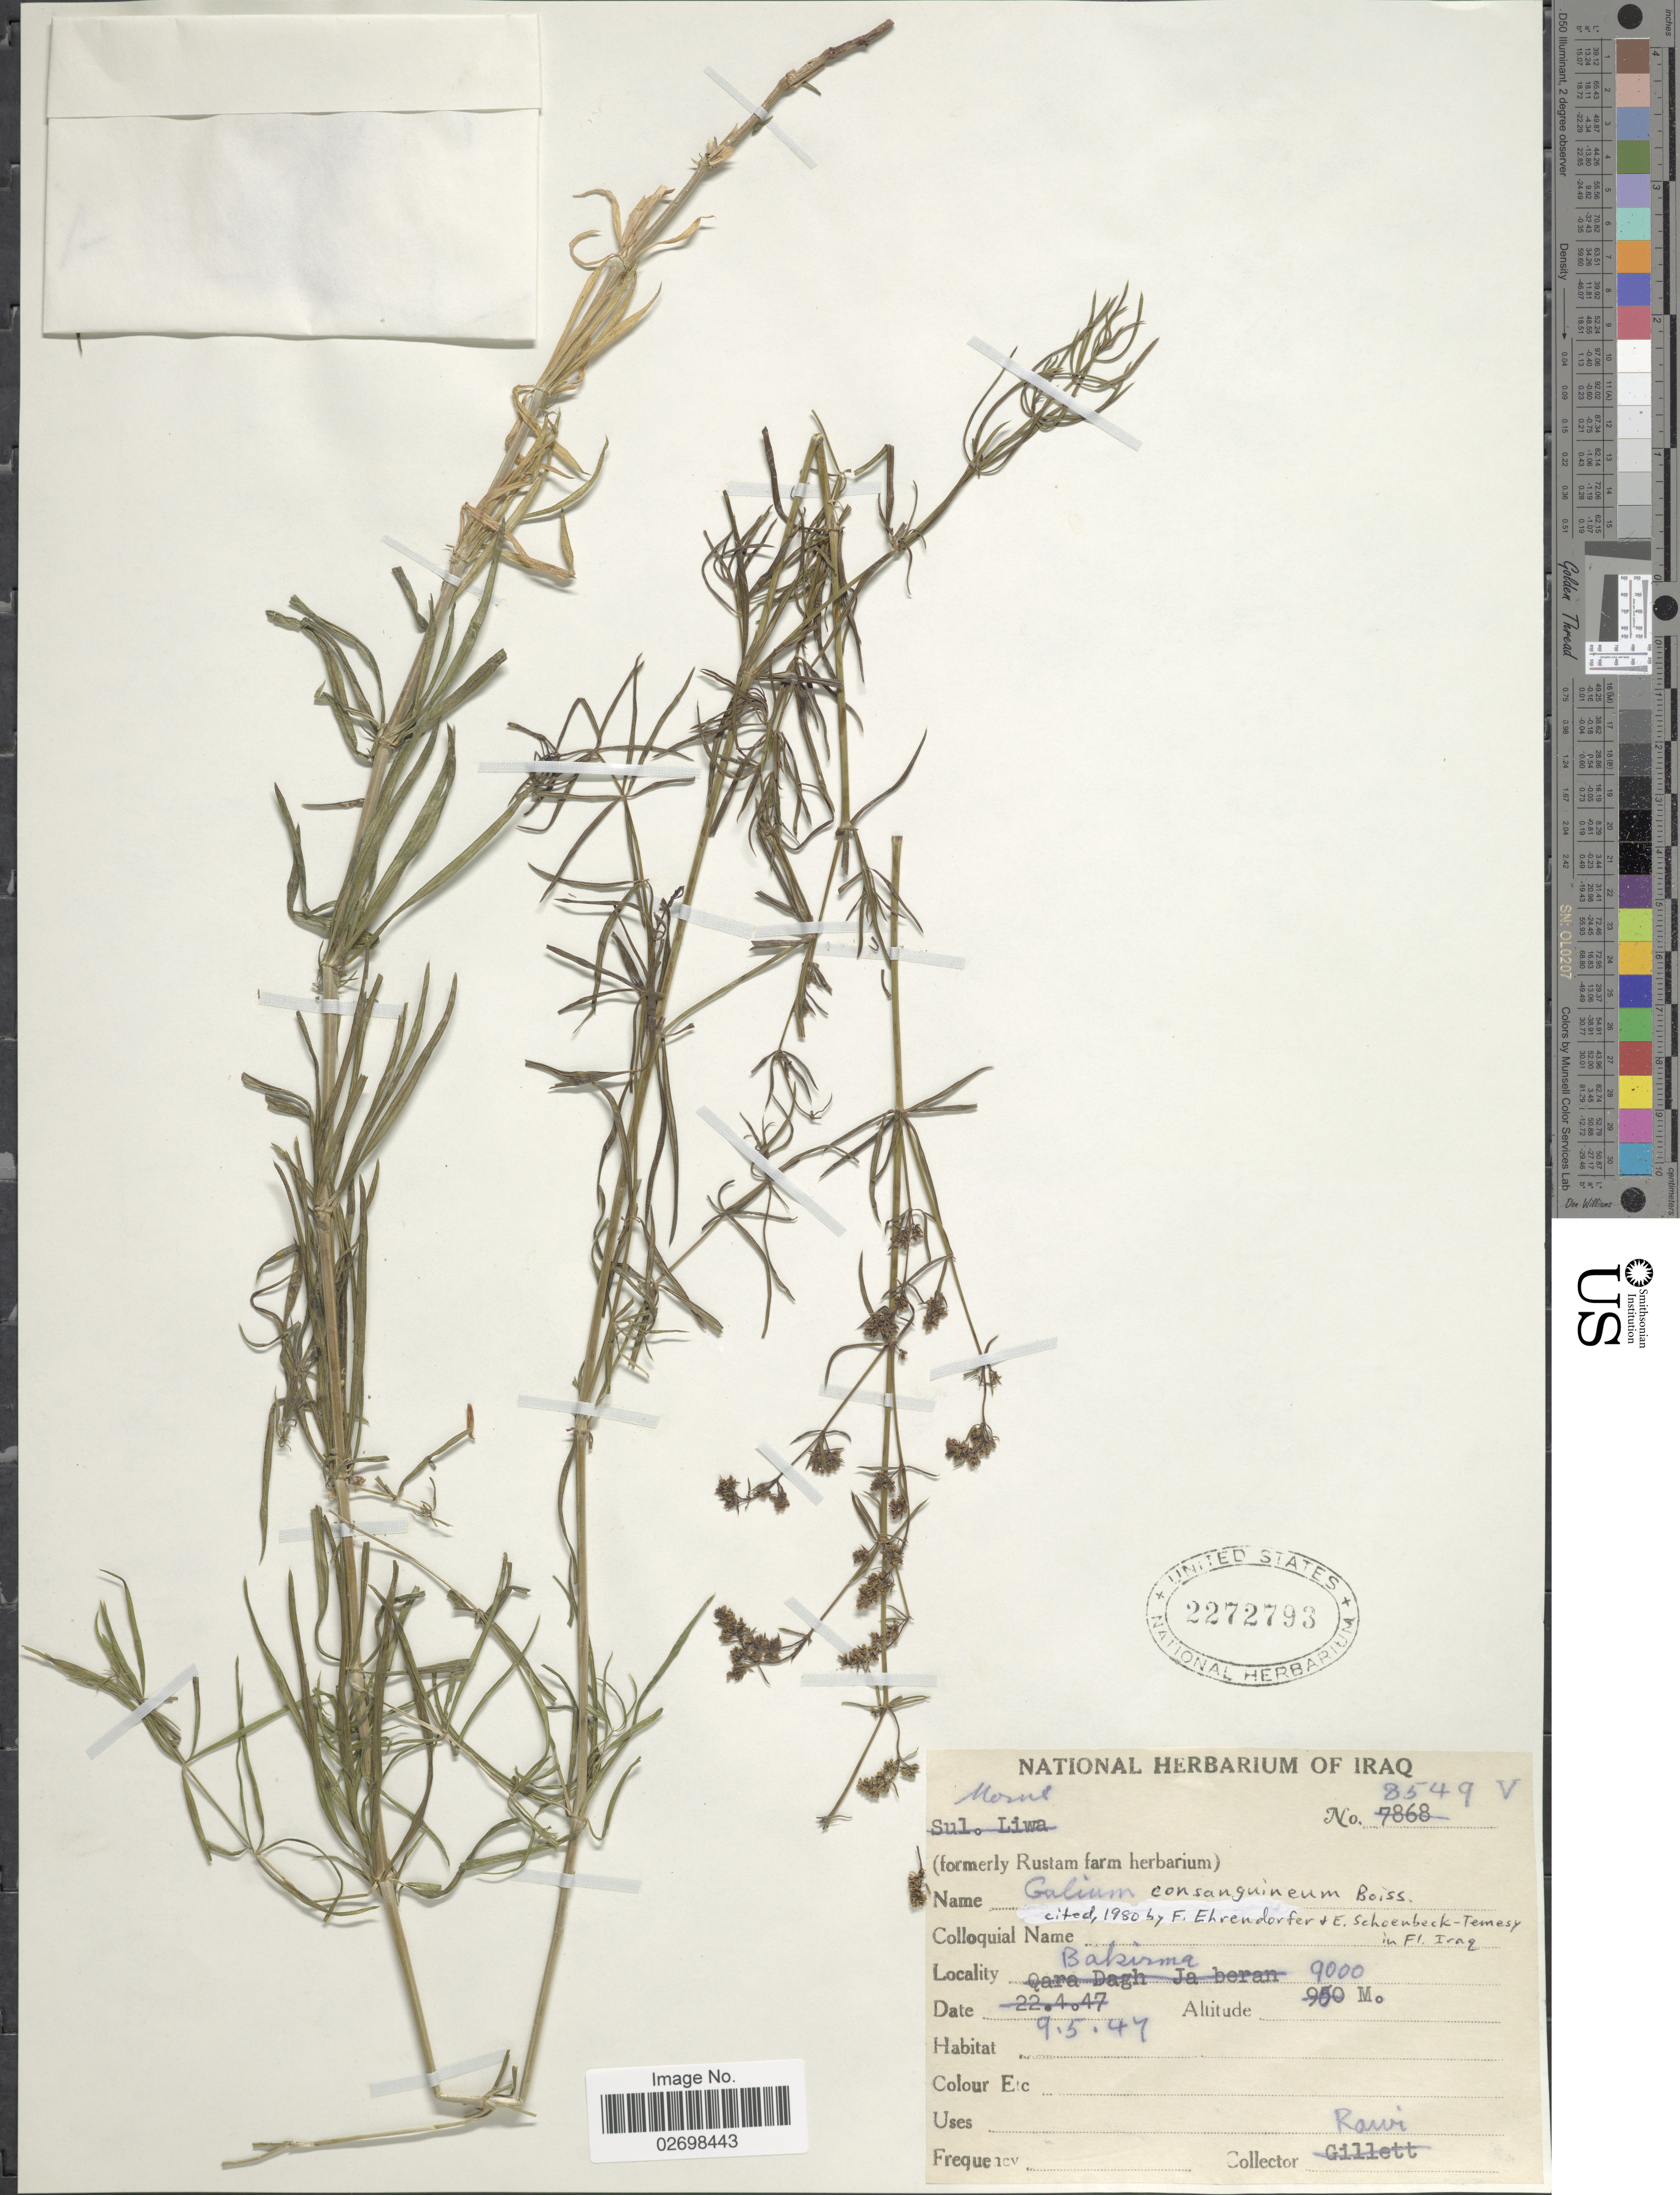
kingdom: Plantae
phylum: Tracheophyta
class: Magnoliopsida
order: Gentianales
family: Rubiaceae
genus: Galium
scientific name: Galium consanguineum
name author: Boiss.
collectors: -. Rawi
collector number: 8549V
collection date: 1947-05-09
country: Iraq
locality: Bakirma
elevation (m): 9000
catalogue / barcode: US 2272793